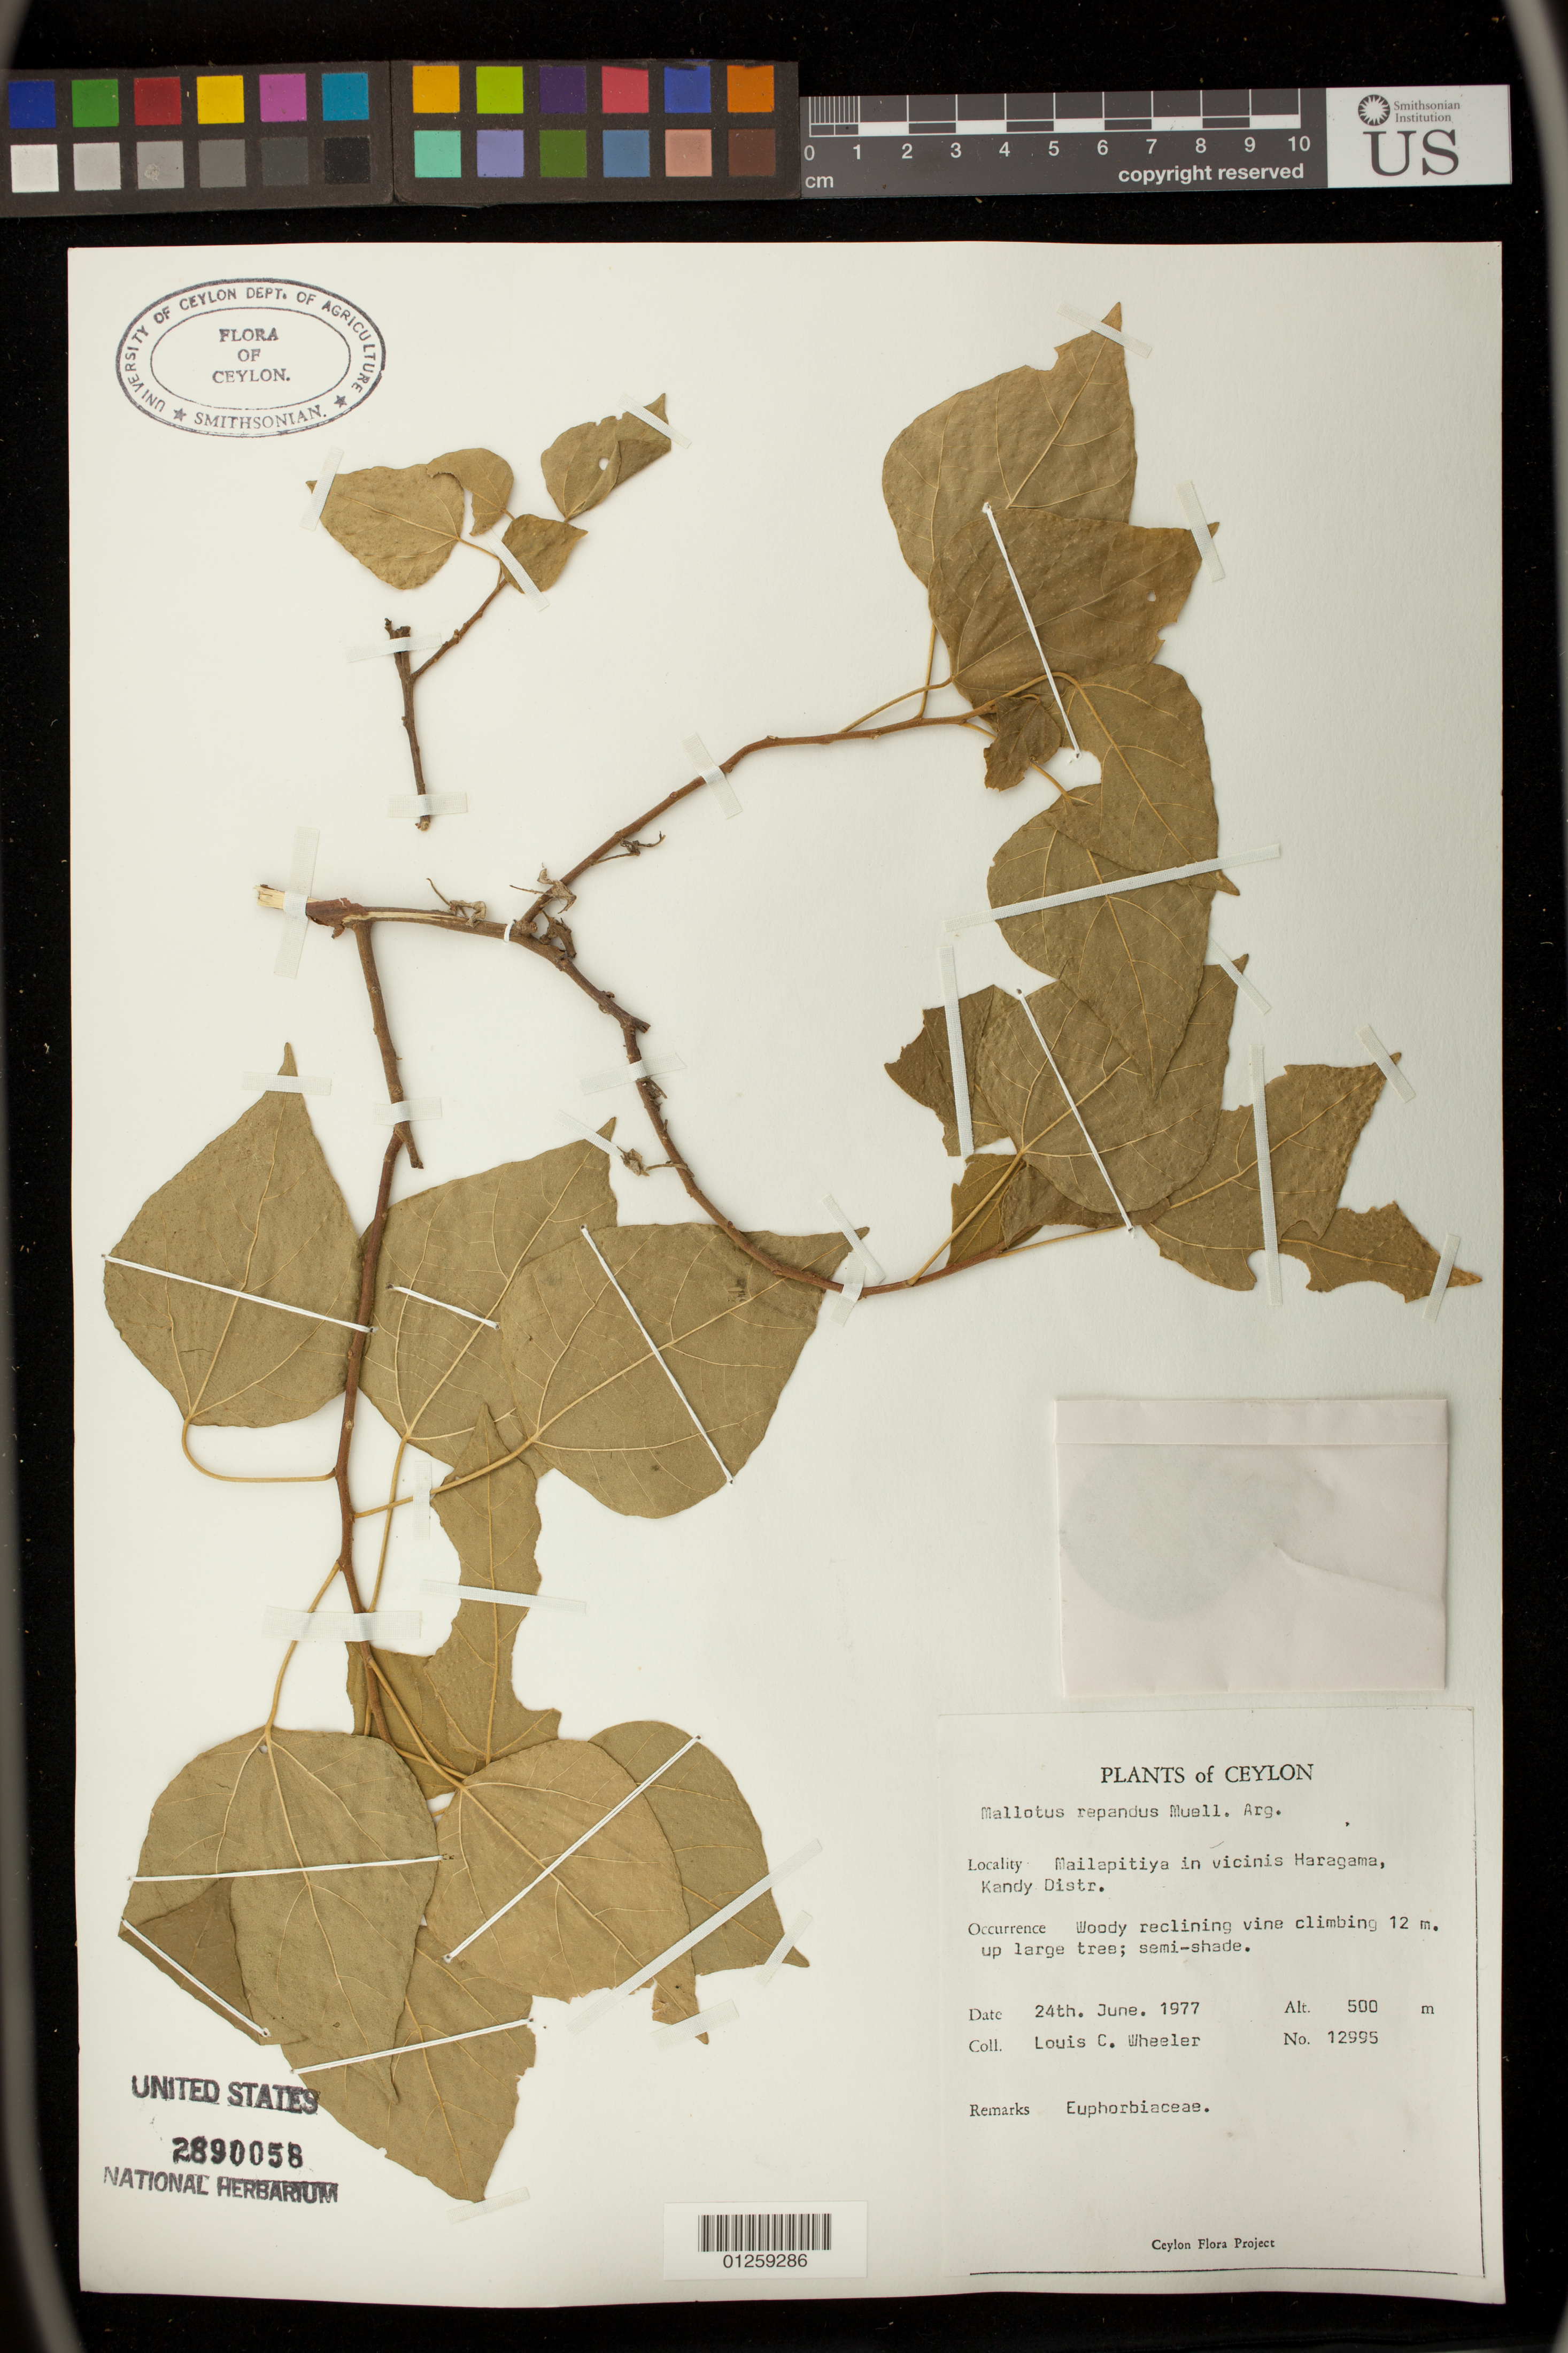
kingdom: Plantae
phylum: Tracheophyta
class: Magnoliopsida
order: Malpighiales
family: Euphorbiaceae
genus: Mallotus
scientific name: Mallotus repandus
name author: (Rottler) Müll. Arg.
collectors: L. C. Wheeler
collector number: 12995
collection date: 1977-06-24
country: Sri Lanka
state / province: Central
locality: Mailapitiya in vicinis Haragama, Kandy Distr.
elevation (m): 500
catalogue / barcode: US 2890058